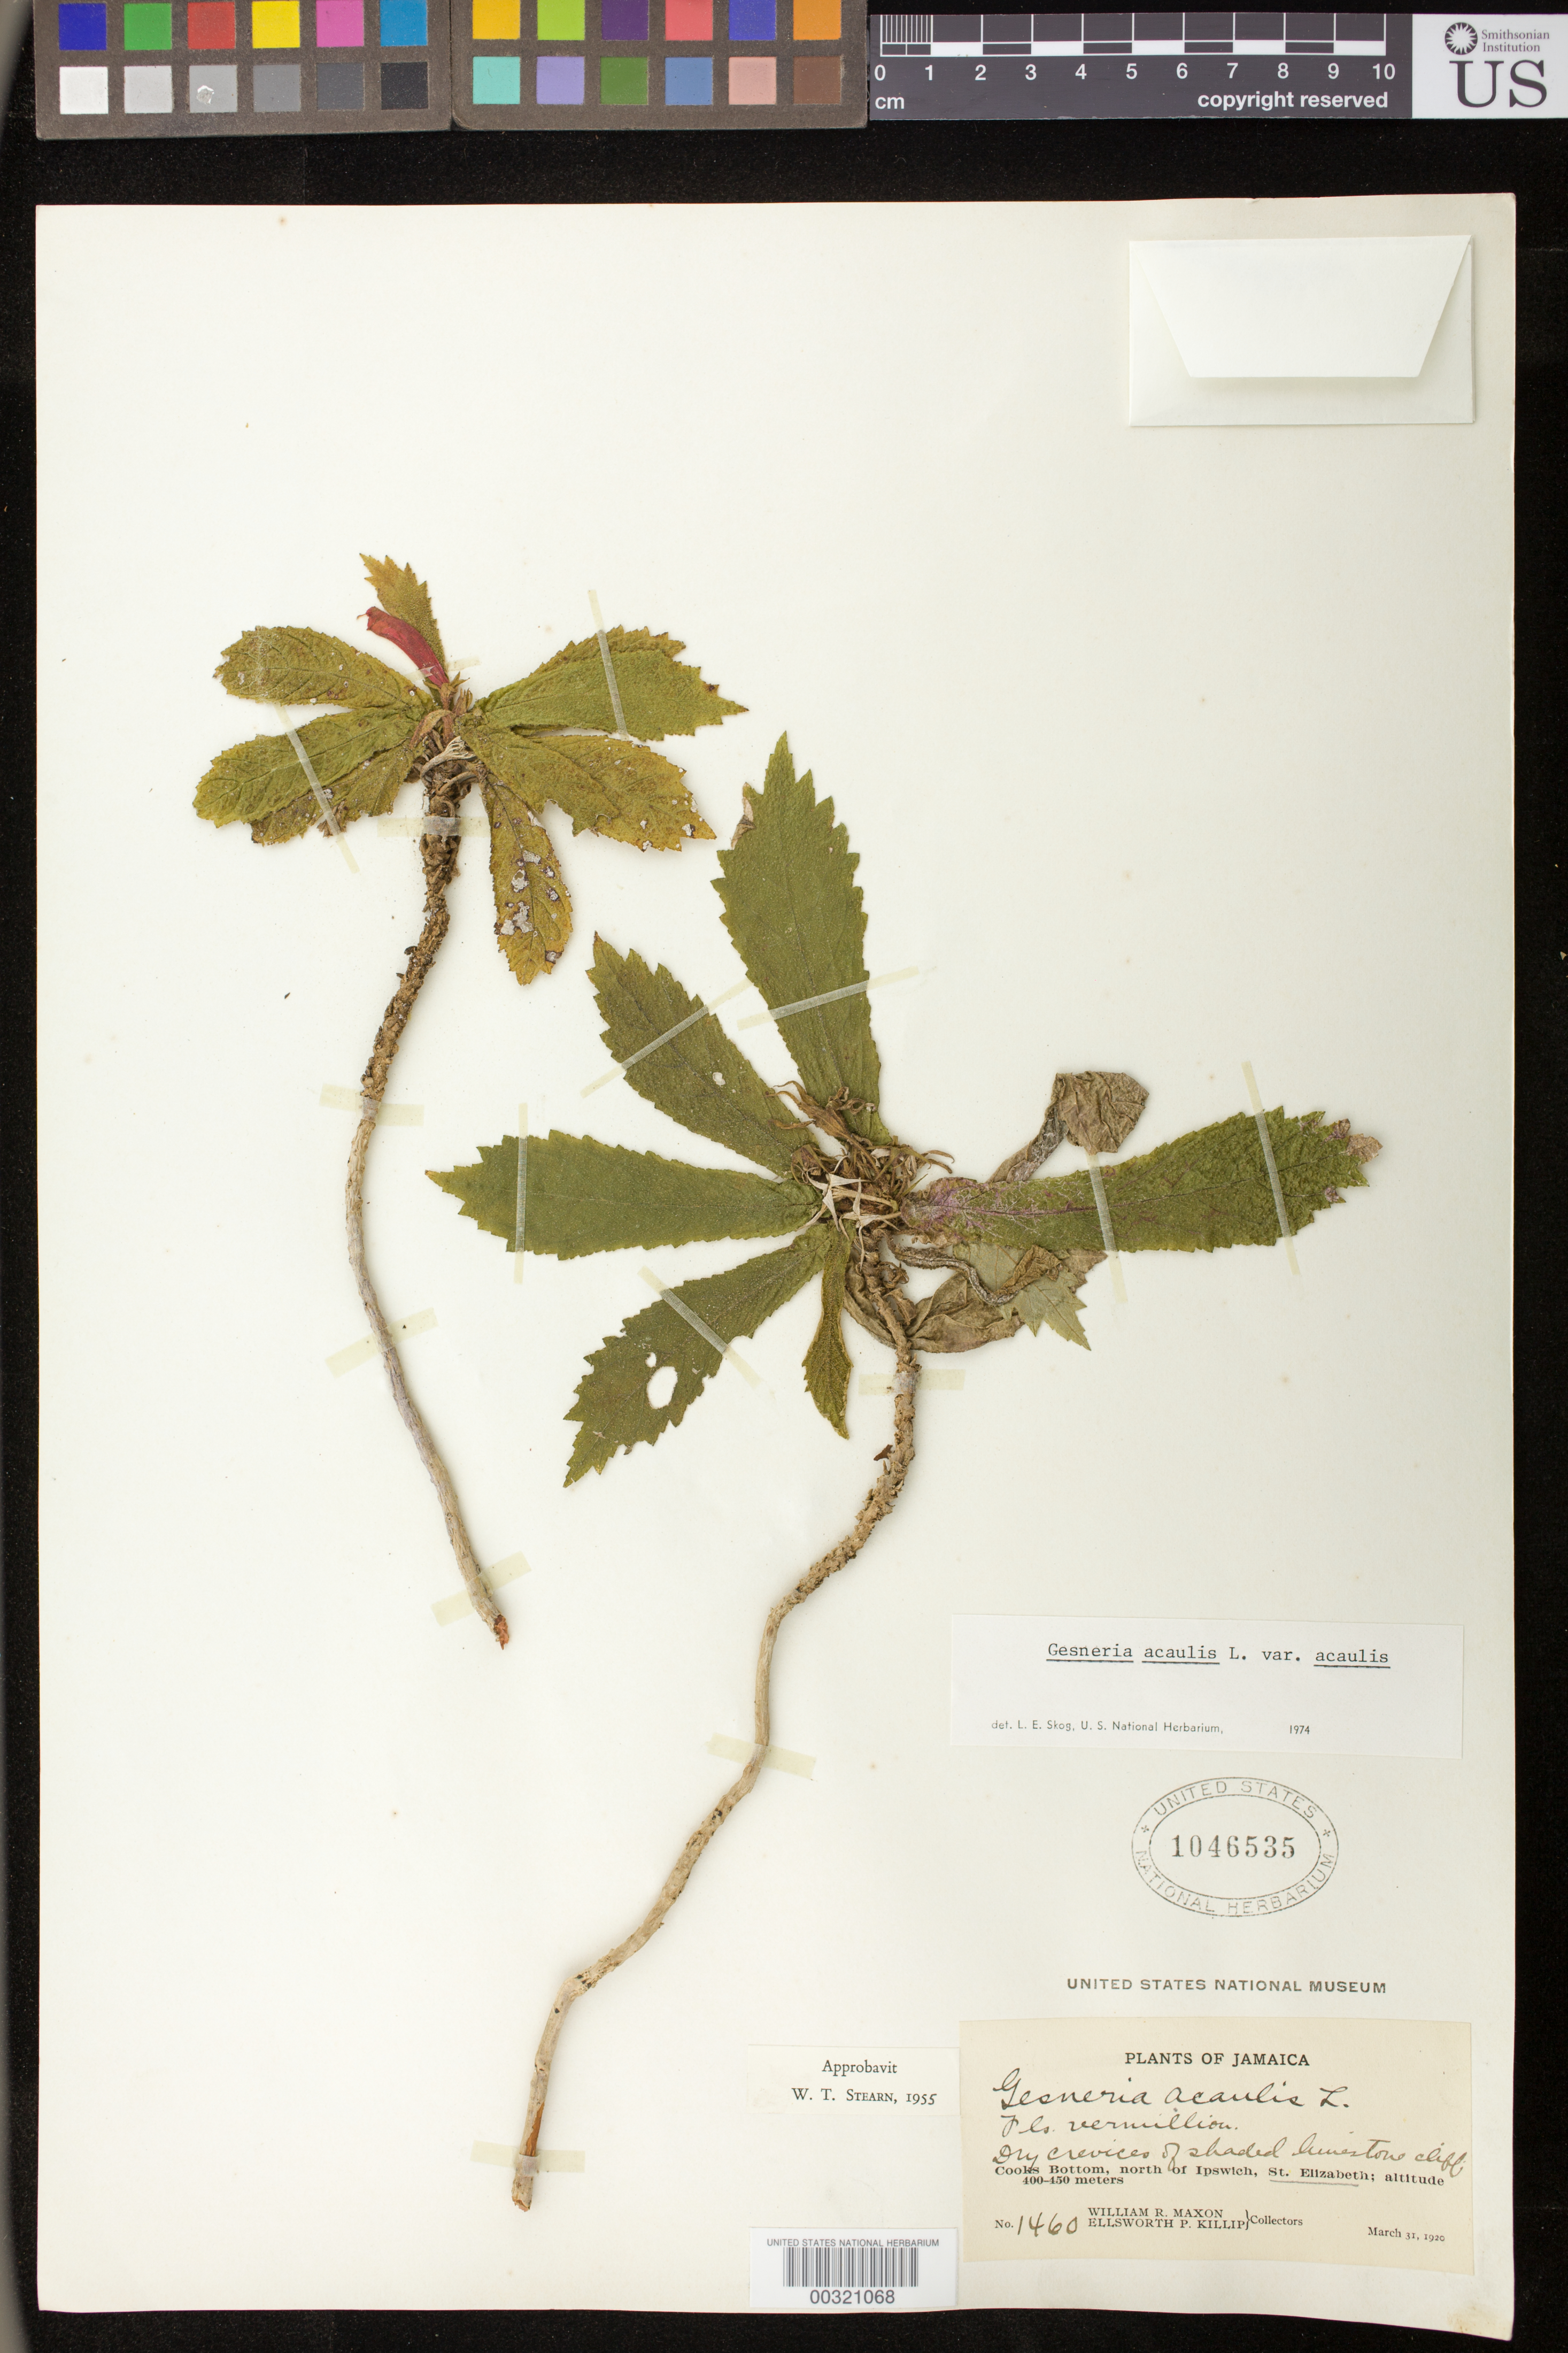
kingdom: Plantae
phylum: Tracheophyta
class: Magnoliopsida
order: Lamiales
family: Gesneriaceae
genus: Gesneria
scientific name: Gesneria acaulis var. acaulis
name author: L.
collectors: W. R. Maxon & E. P. Killip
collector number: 1460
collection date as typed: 31 Mar 1920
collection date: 1920-03-31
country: Jamaica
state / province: Saint Elizabeth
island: Jamaica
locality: Cooks Bottom, N of Ipswich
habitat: Dry crevices of shaded limestone cliff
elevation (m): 400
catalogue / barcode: US 1046535